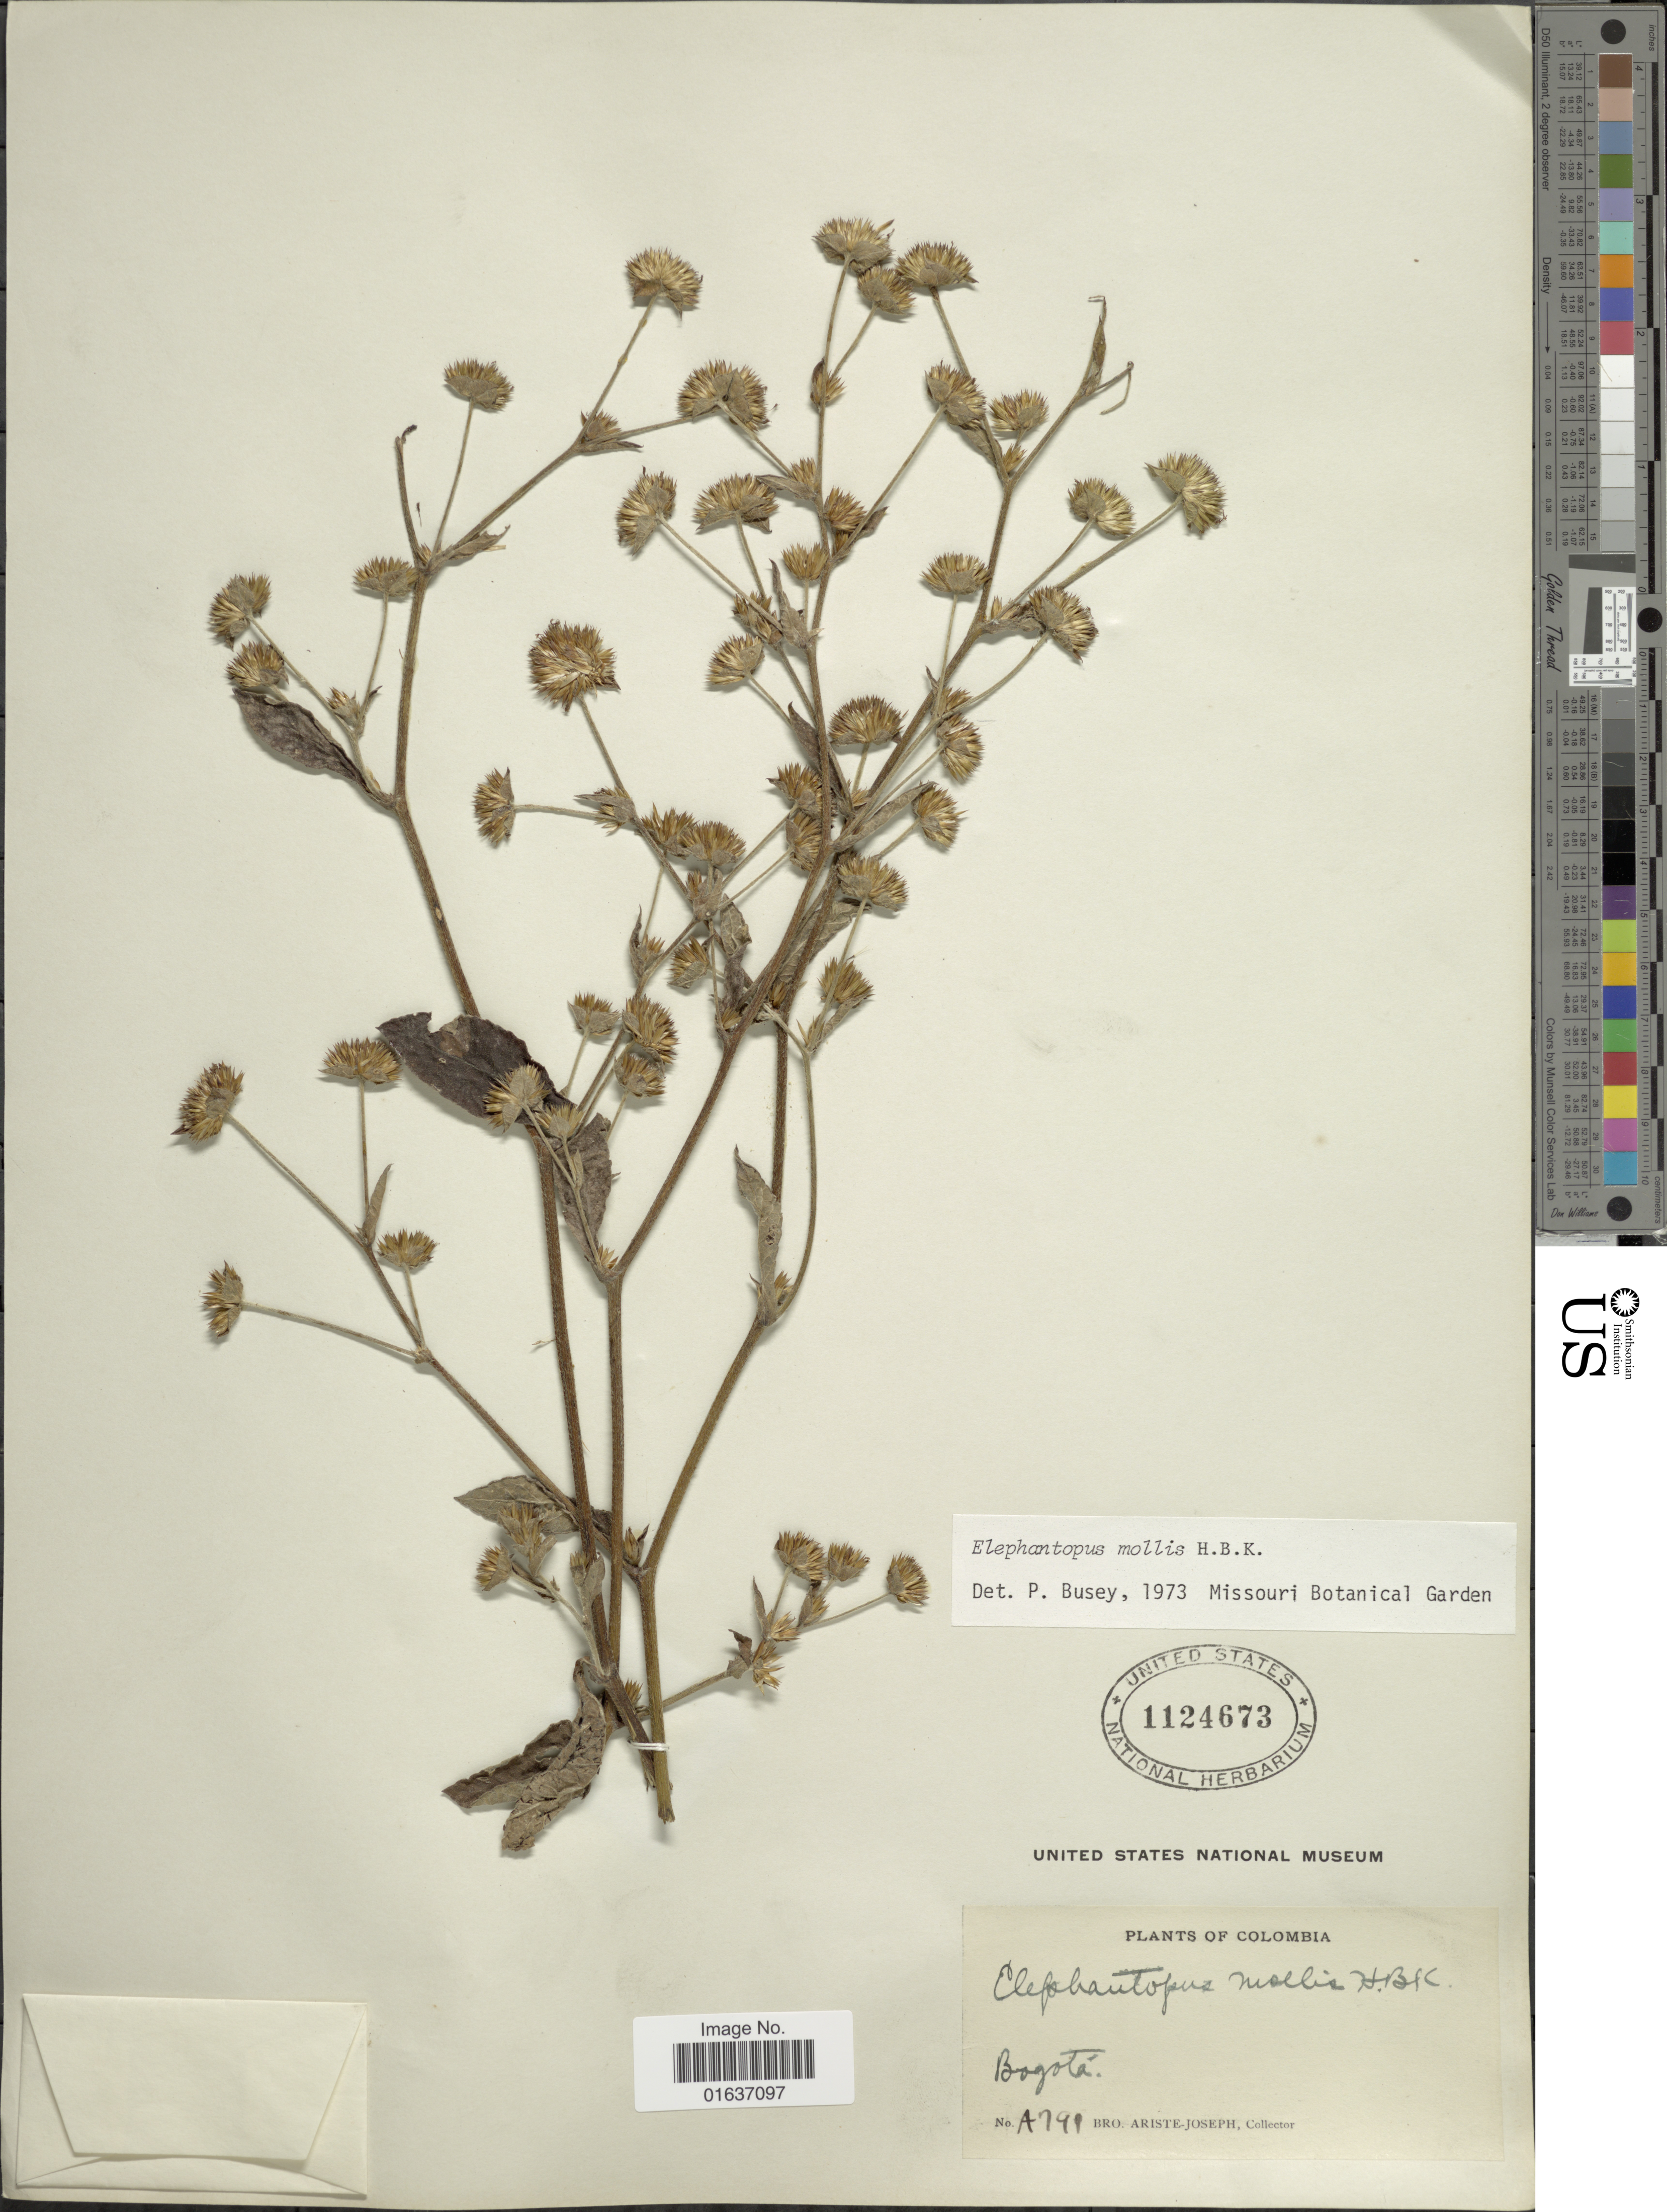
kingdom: Plantae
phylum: Tracheophyta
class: Magnoliopsida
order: Asterales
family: Asteraceae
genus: Elephantopus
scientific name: Elephantopus mollis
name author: Kunth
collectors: Bro. Ariste-Joseph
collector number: A791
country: Colombia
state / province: Bogota D.C.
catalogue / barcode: US 1124673